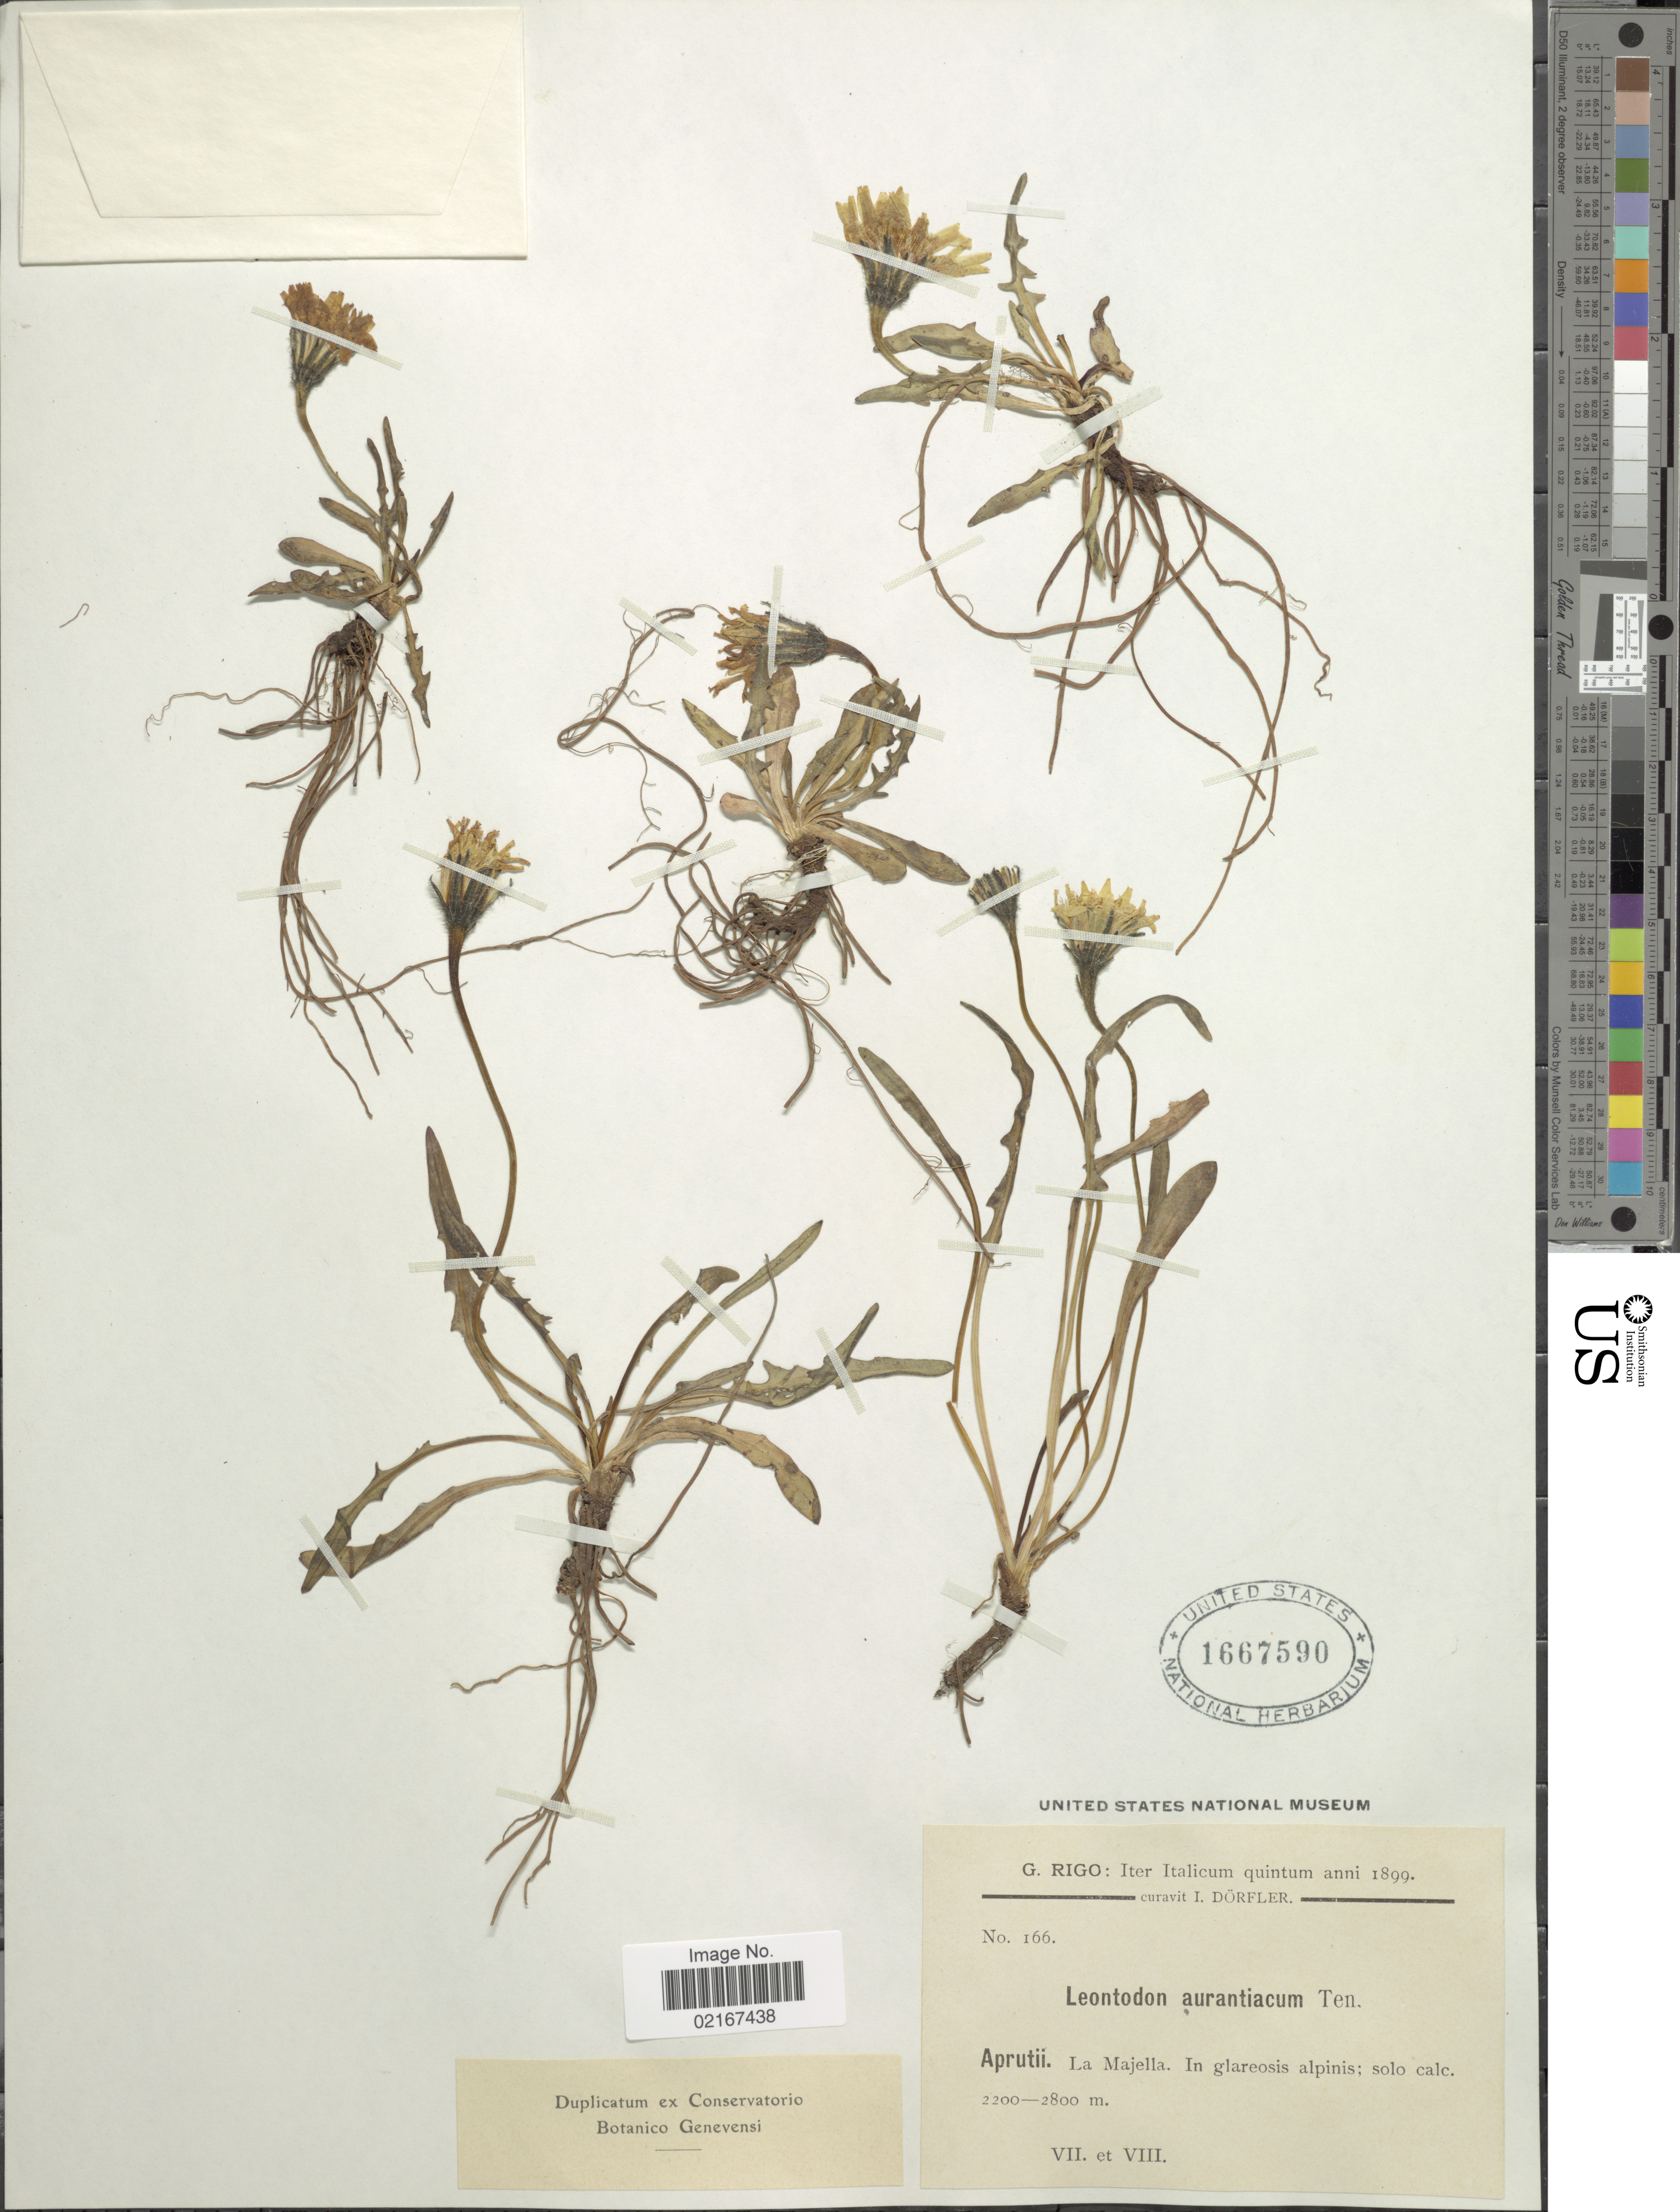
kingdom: Plantae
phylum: Tracheophyta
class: Magnoliopsida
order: Asterales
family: Asteraceae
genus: Scorzoneroides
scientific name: Scorzoneroides crocea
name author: (Haenke) Holub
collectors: G. Rigo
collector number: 166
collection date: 1899-07/1899-08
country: Italy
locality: Aprutii, La Majella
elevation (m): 2200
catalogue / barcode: US 1667590